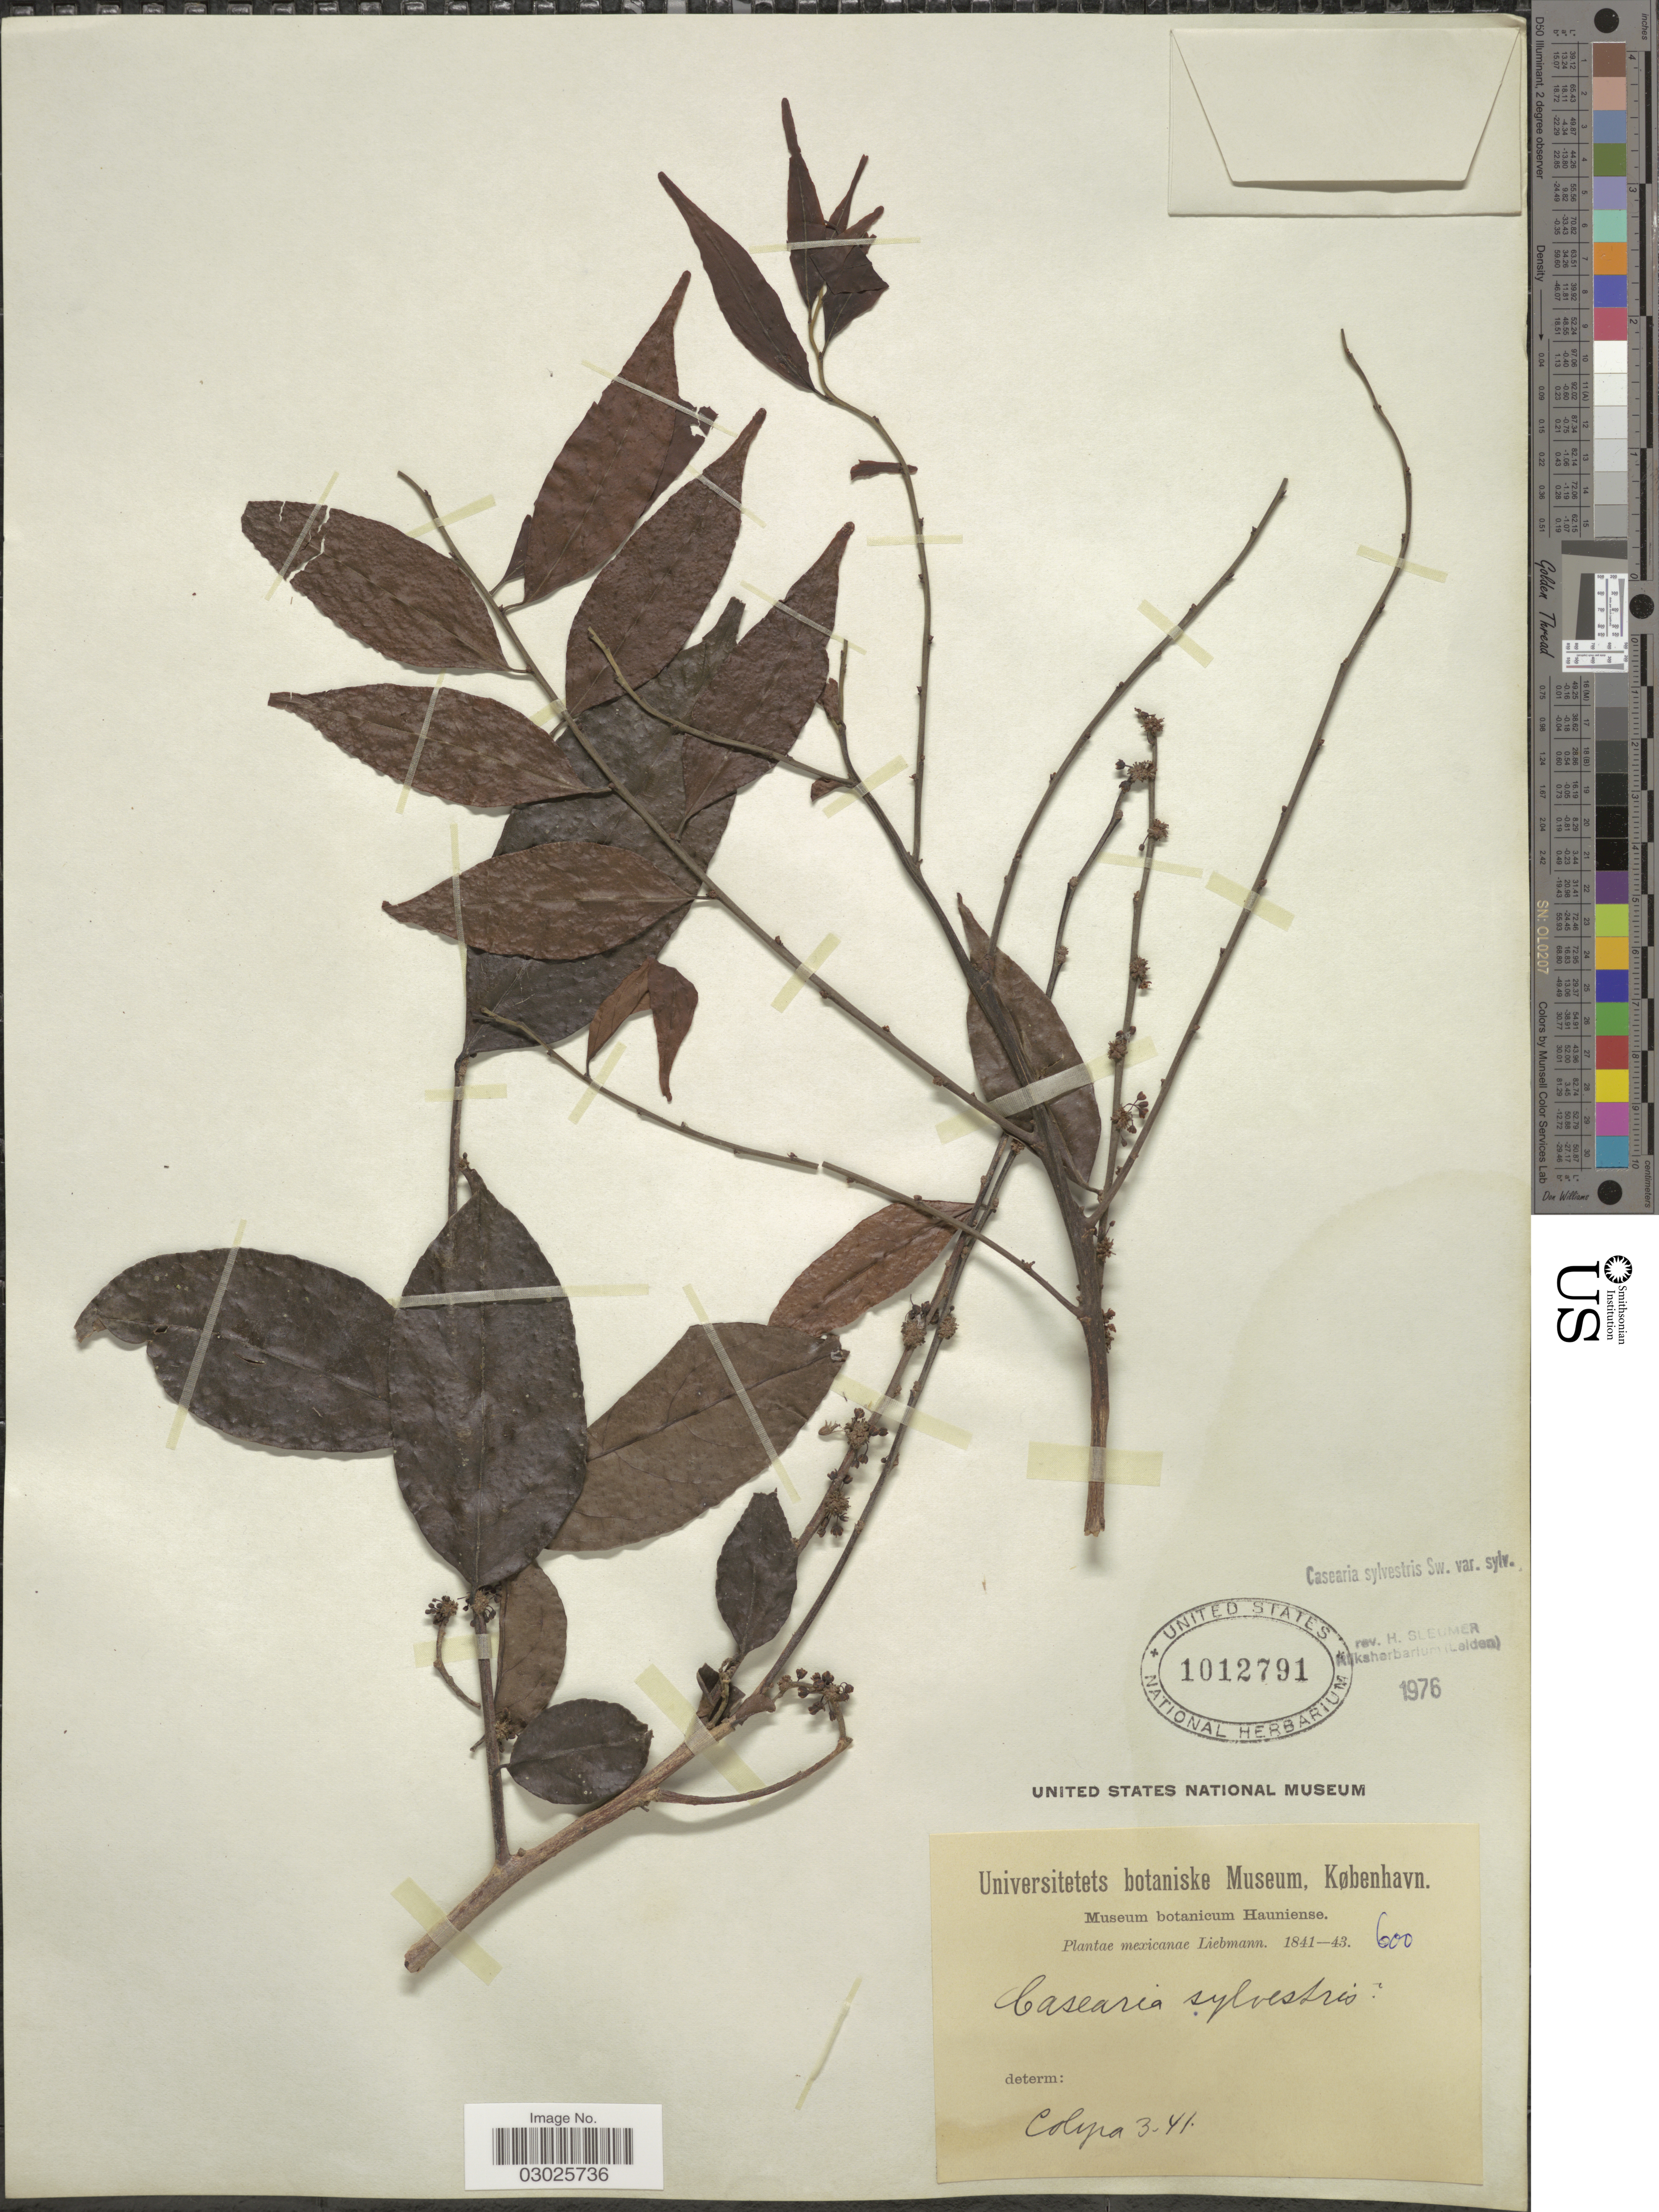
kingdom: Plantae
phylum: Tracheophyta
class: Magnoliopsida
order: Malpighiales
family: Salicaceae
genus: Casearia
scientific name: Casearia sylvestris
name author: Sw.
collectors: Liebmann, --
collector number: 600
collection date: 1841-03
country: Mexico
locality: Colipa.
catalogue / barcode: US 1012791